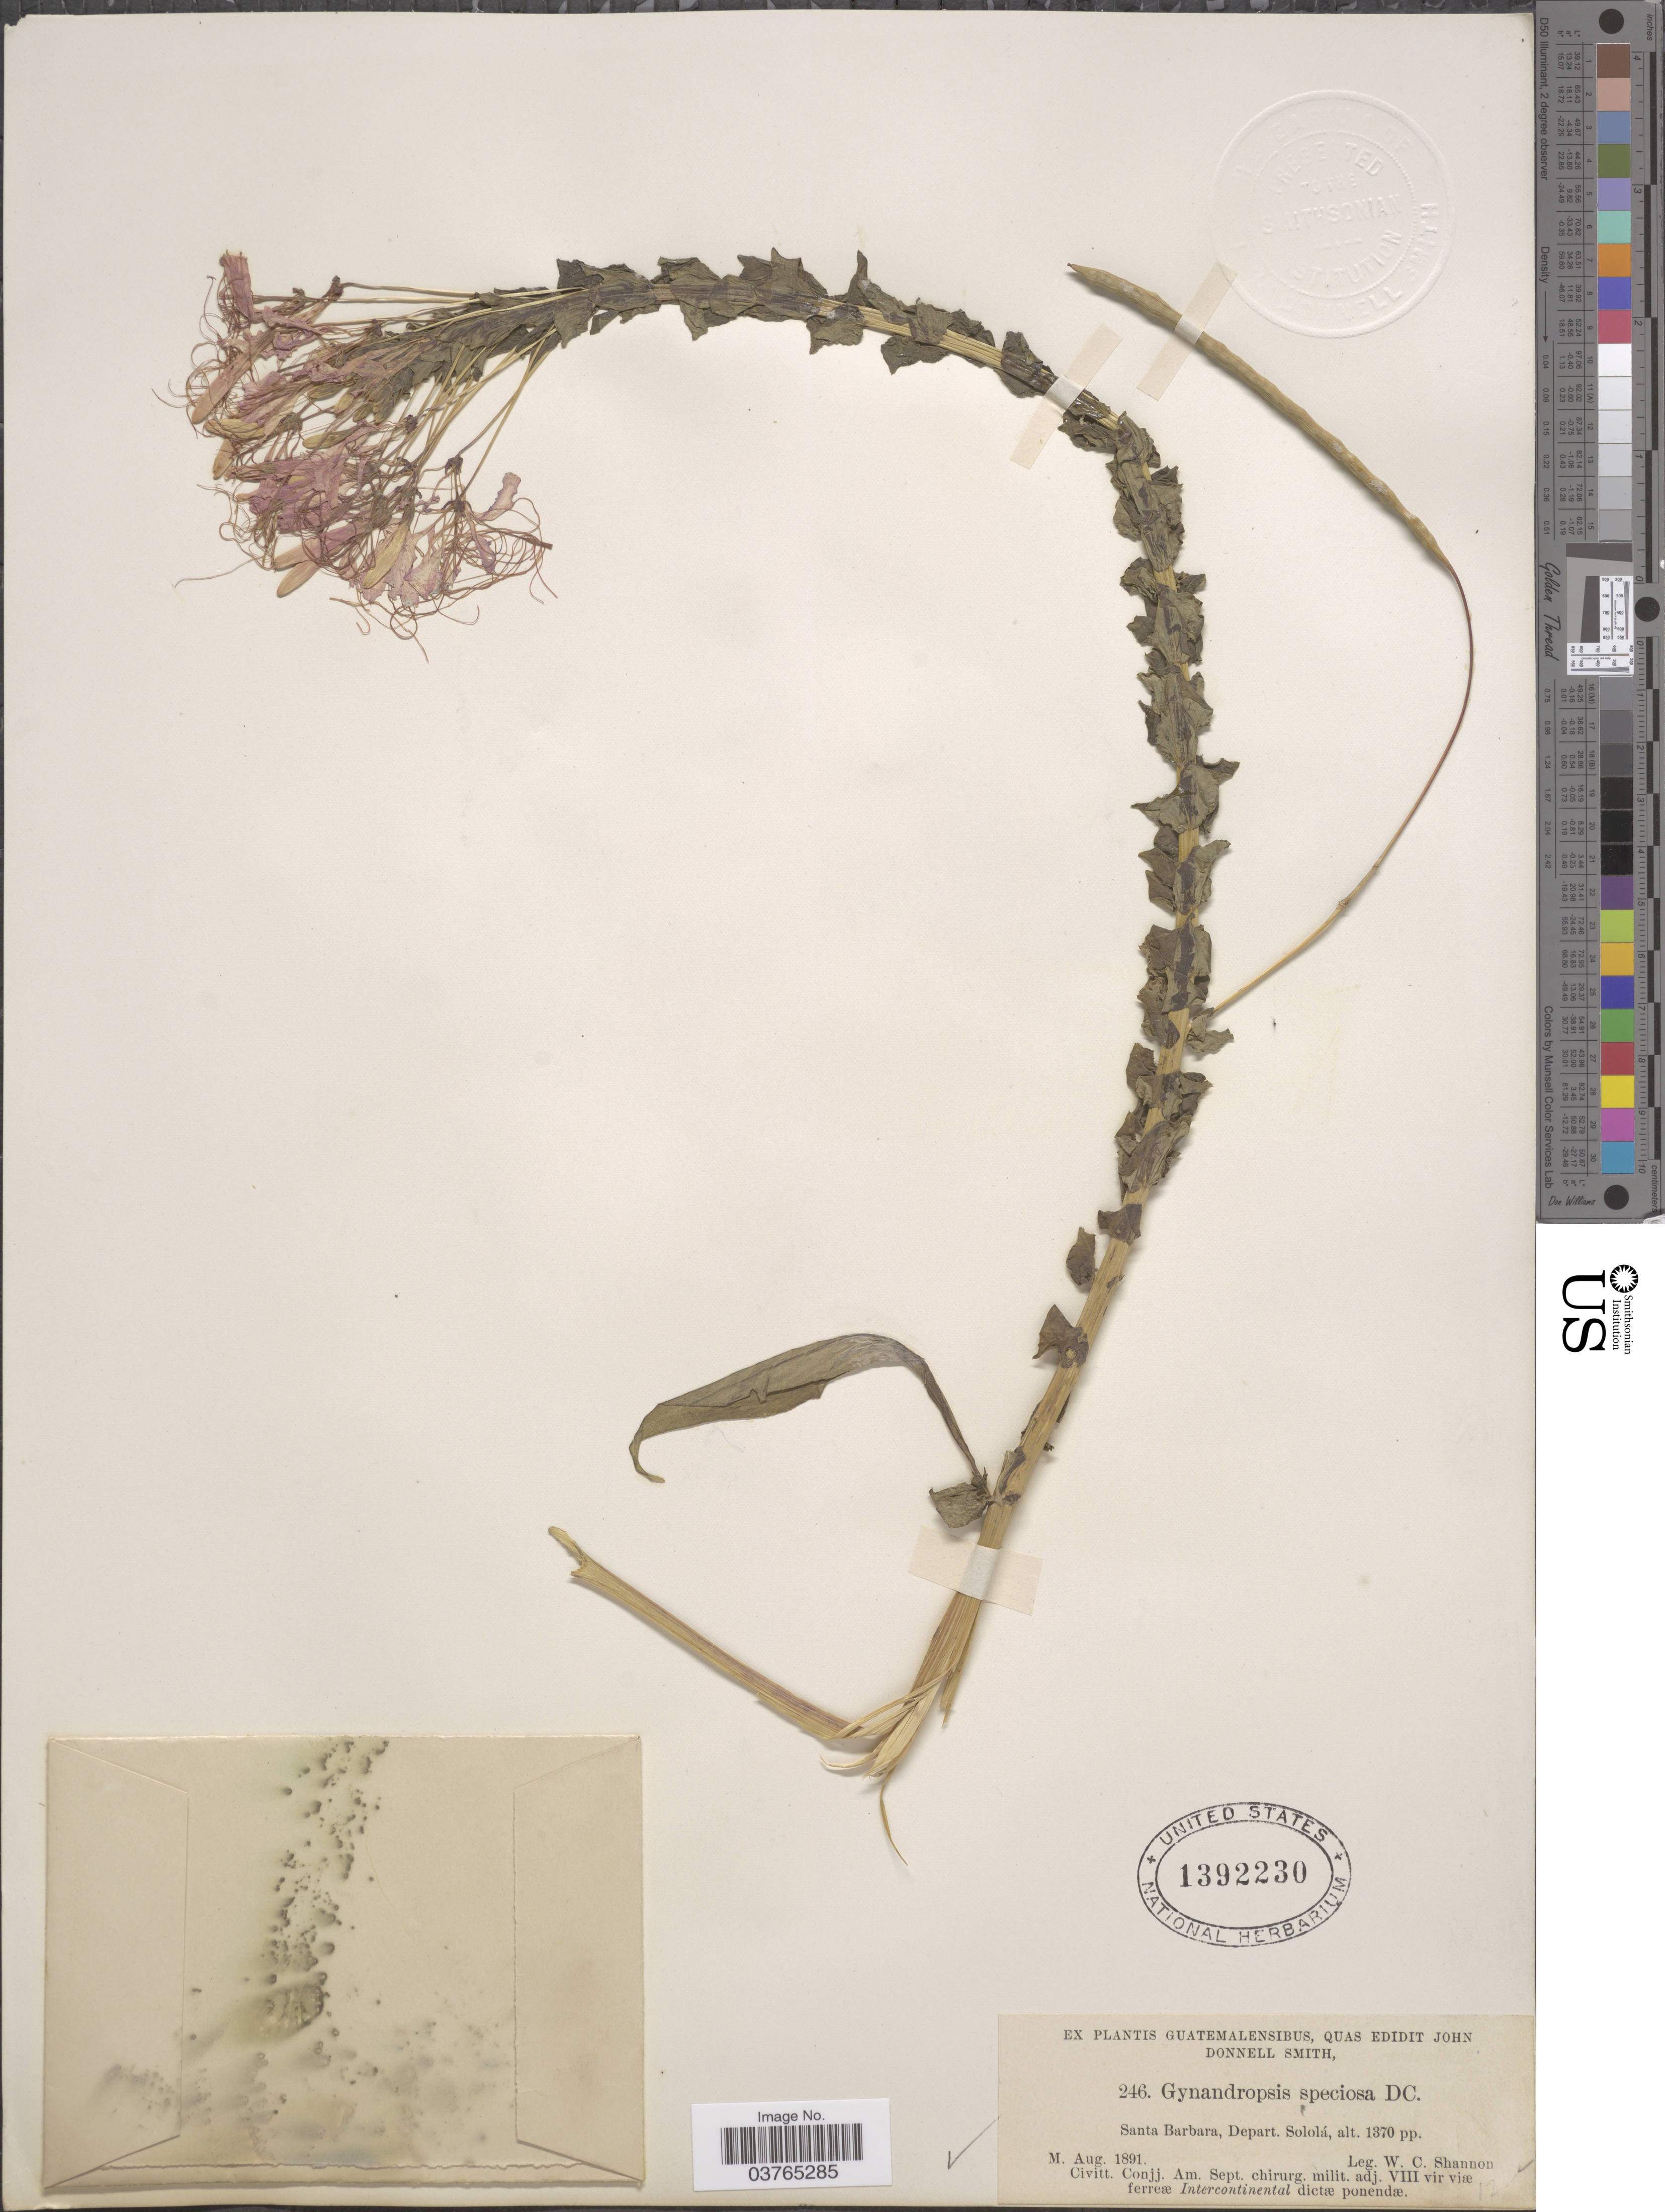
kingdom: Plantae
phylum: Tracheophyta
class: Magnoliopsida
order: Brassicales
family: Cleomaceae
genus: Cleoserrata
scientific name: Cleoserrata speciosa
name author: (Raf.) Iltis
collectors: W. C. Shannon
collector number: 246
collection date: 1891-08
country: Guatemala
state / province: Solola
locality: Santa Barbara, Depart. Sololá.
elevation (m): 418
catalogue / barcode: US 1392230